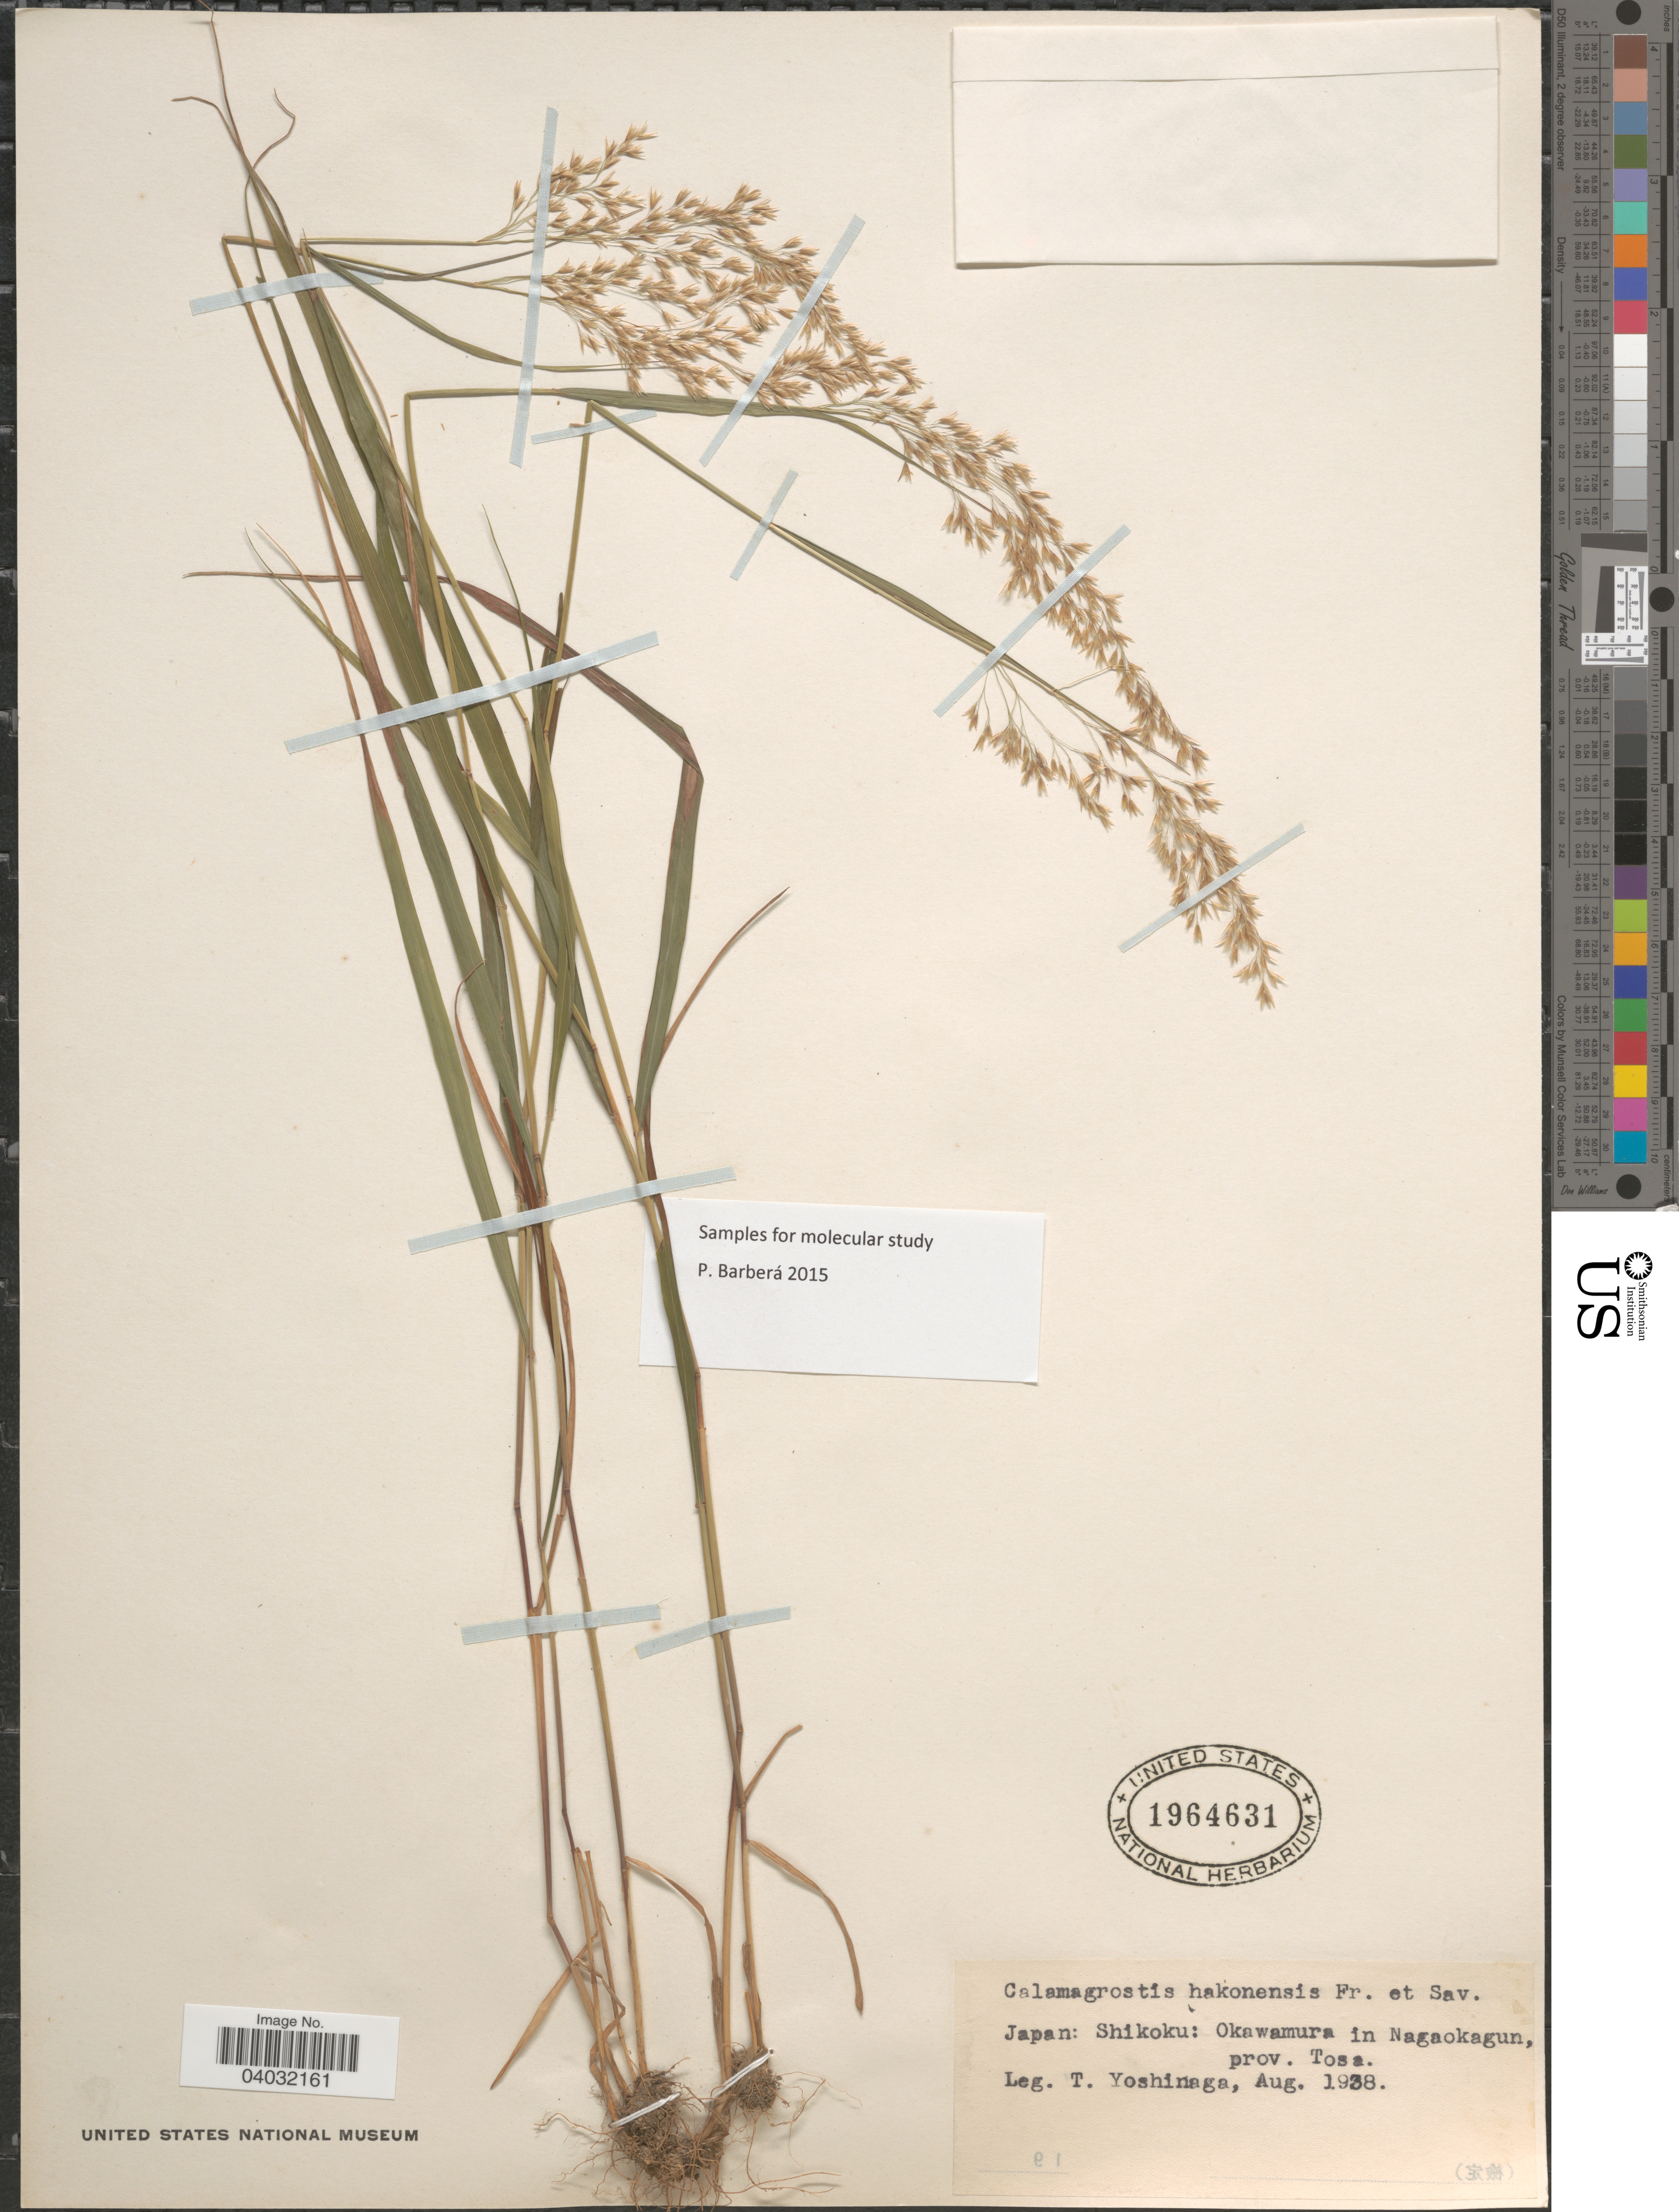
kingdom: Plantae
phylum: Tracheophyta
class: Liliopsida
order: Poales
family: Poaceae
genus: Calamagrostis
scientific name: Calamagrostis hakonensis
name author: Franch. & Sav.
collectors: T. Yoshinaga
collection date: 1938-08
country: Japan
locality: Shikoku: Okawamura in Nagaokagun, prov. Tosa.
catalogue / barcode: US 1964631